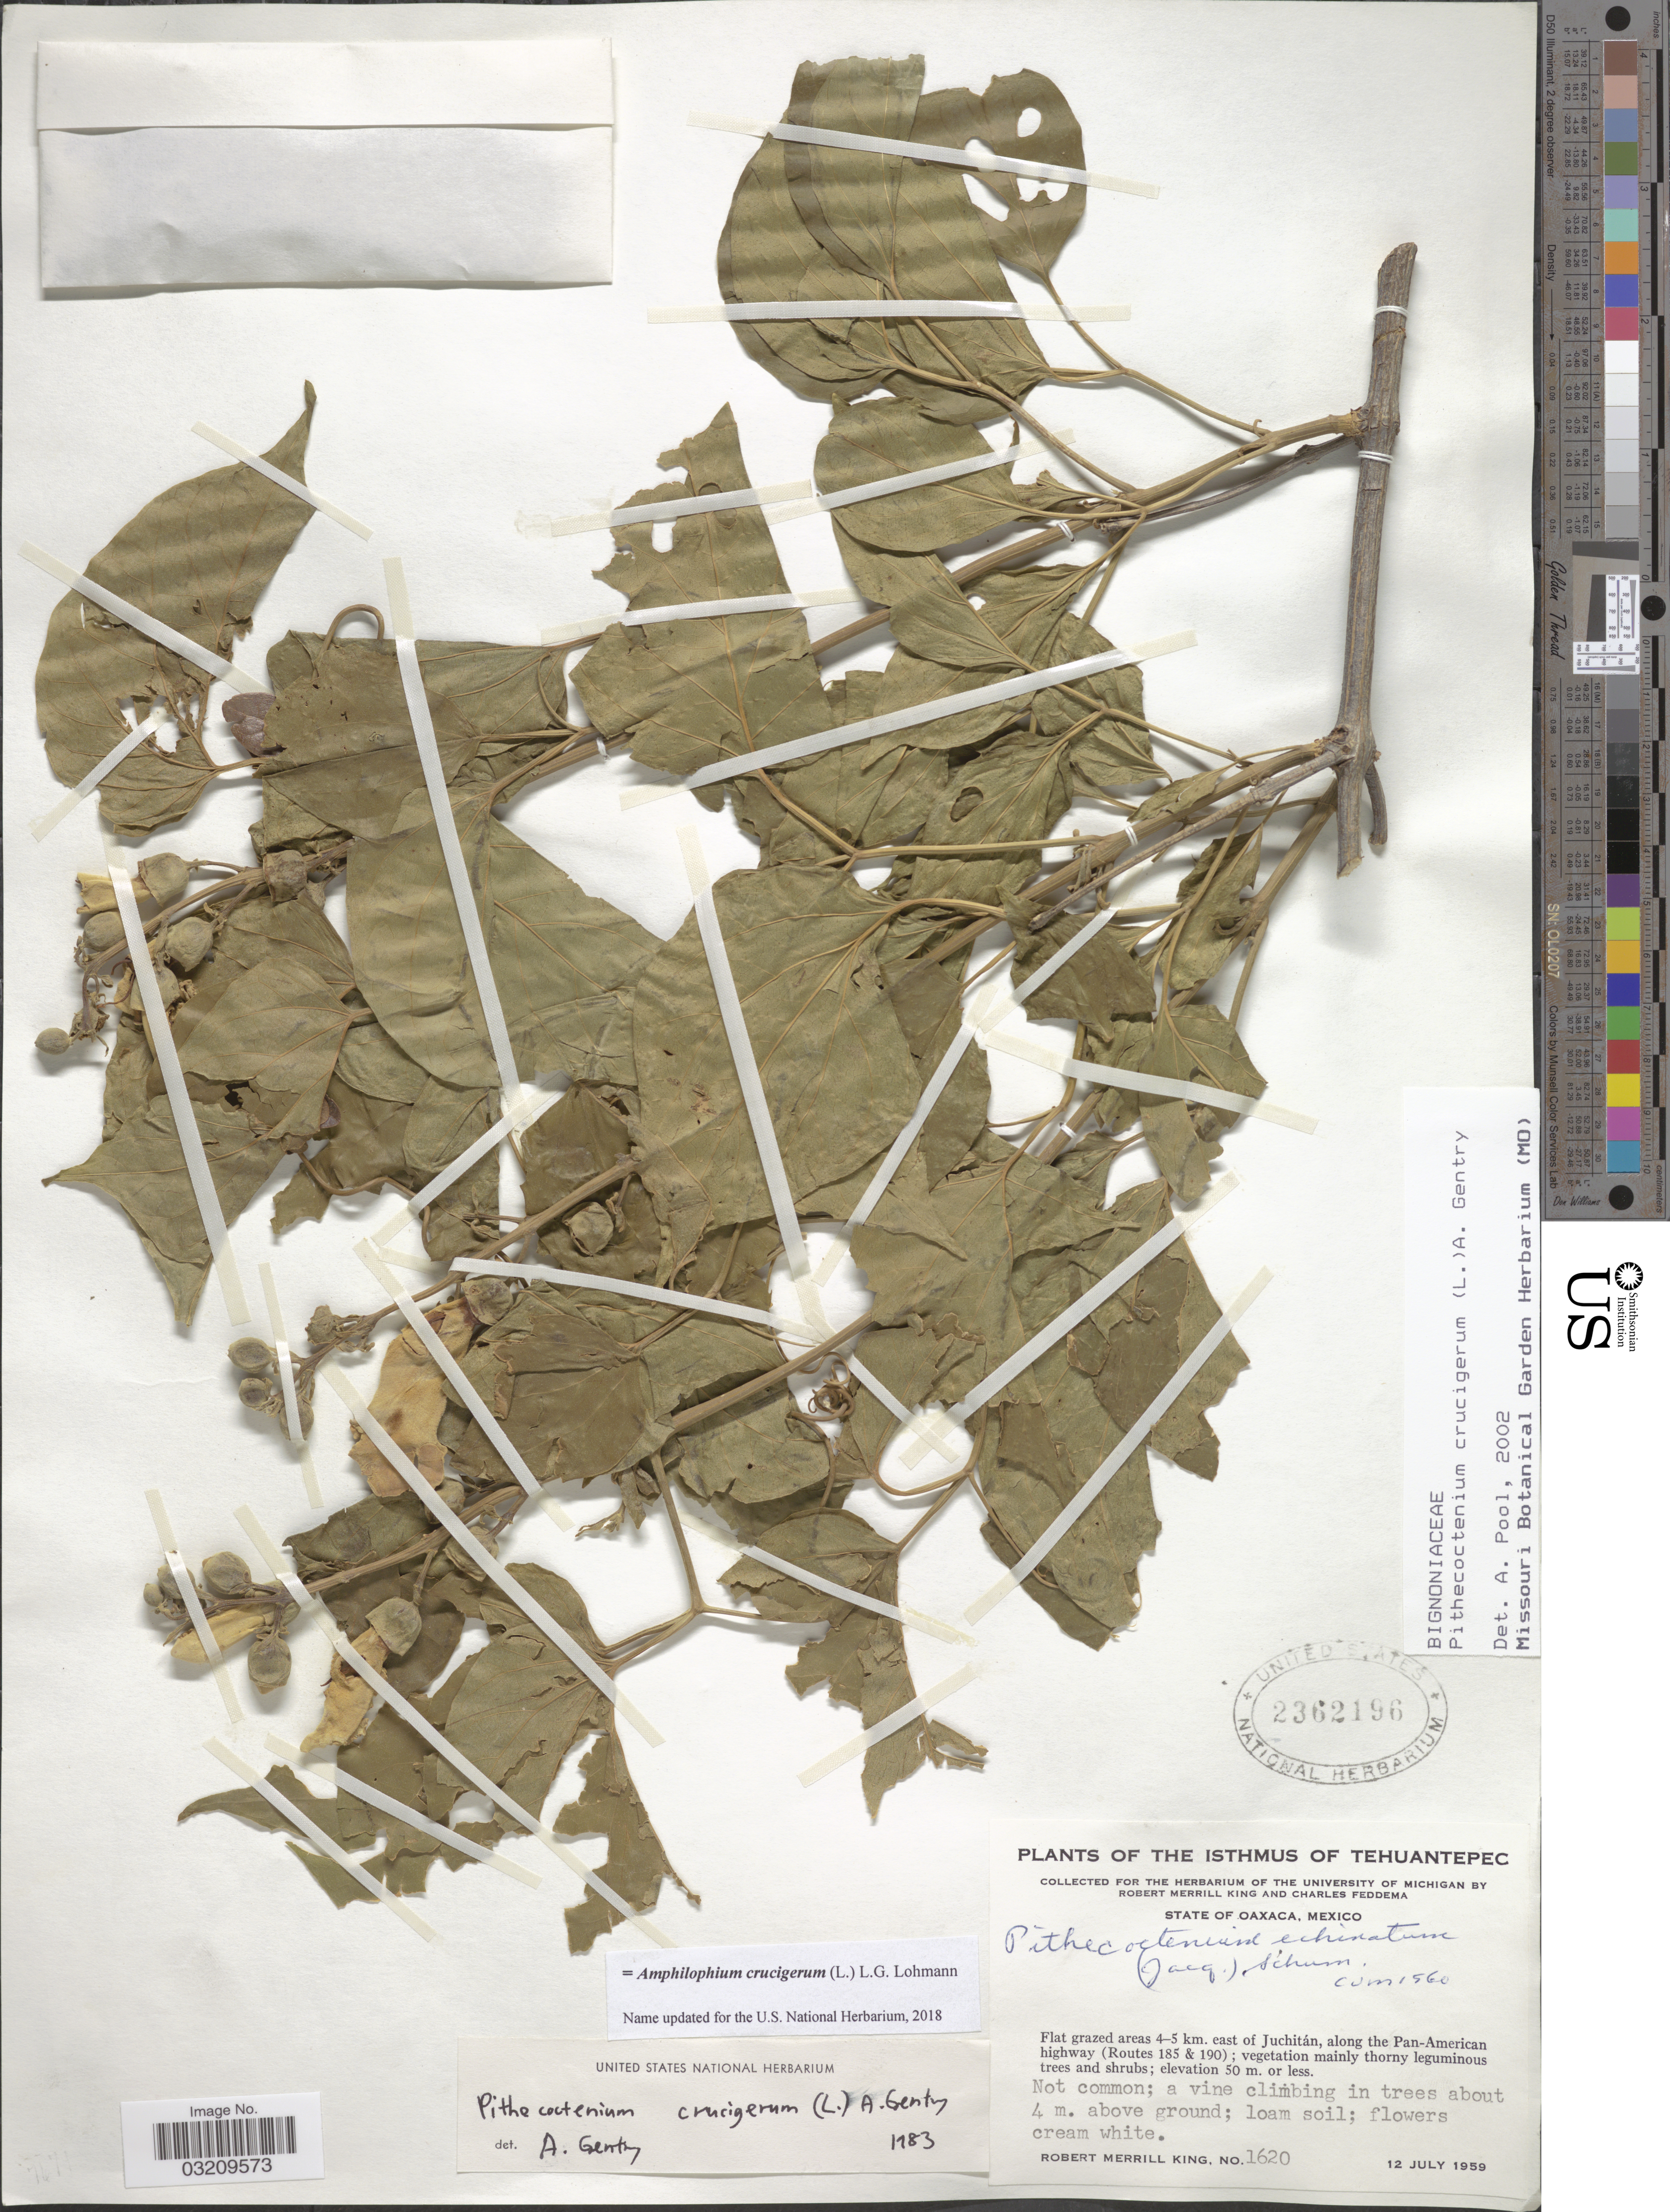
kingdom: Plantae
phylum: Tracheophyta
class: Magnoliopsida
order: Lamiales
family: Bignoniaceae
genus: Amphilophium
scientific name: Amphilophium crucigerum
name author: (L.) L.G. Lohmann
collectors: R. M. King & C. Feddema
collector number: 1620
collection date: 1959-07-12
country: Mexico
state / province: Oaxaca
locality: The Isthmus of Tehuantepec. Flat grazed areas 4-5 km. east of Juchitán, along the Pan-American highway (Routes 185 & 190).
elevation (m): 50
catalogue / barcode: US 2362196